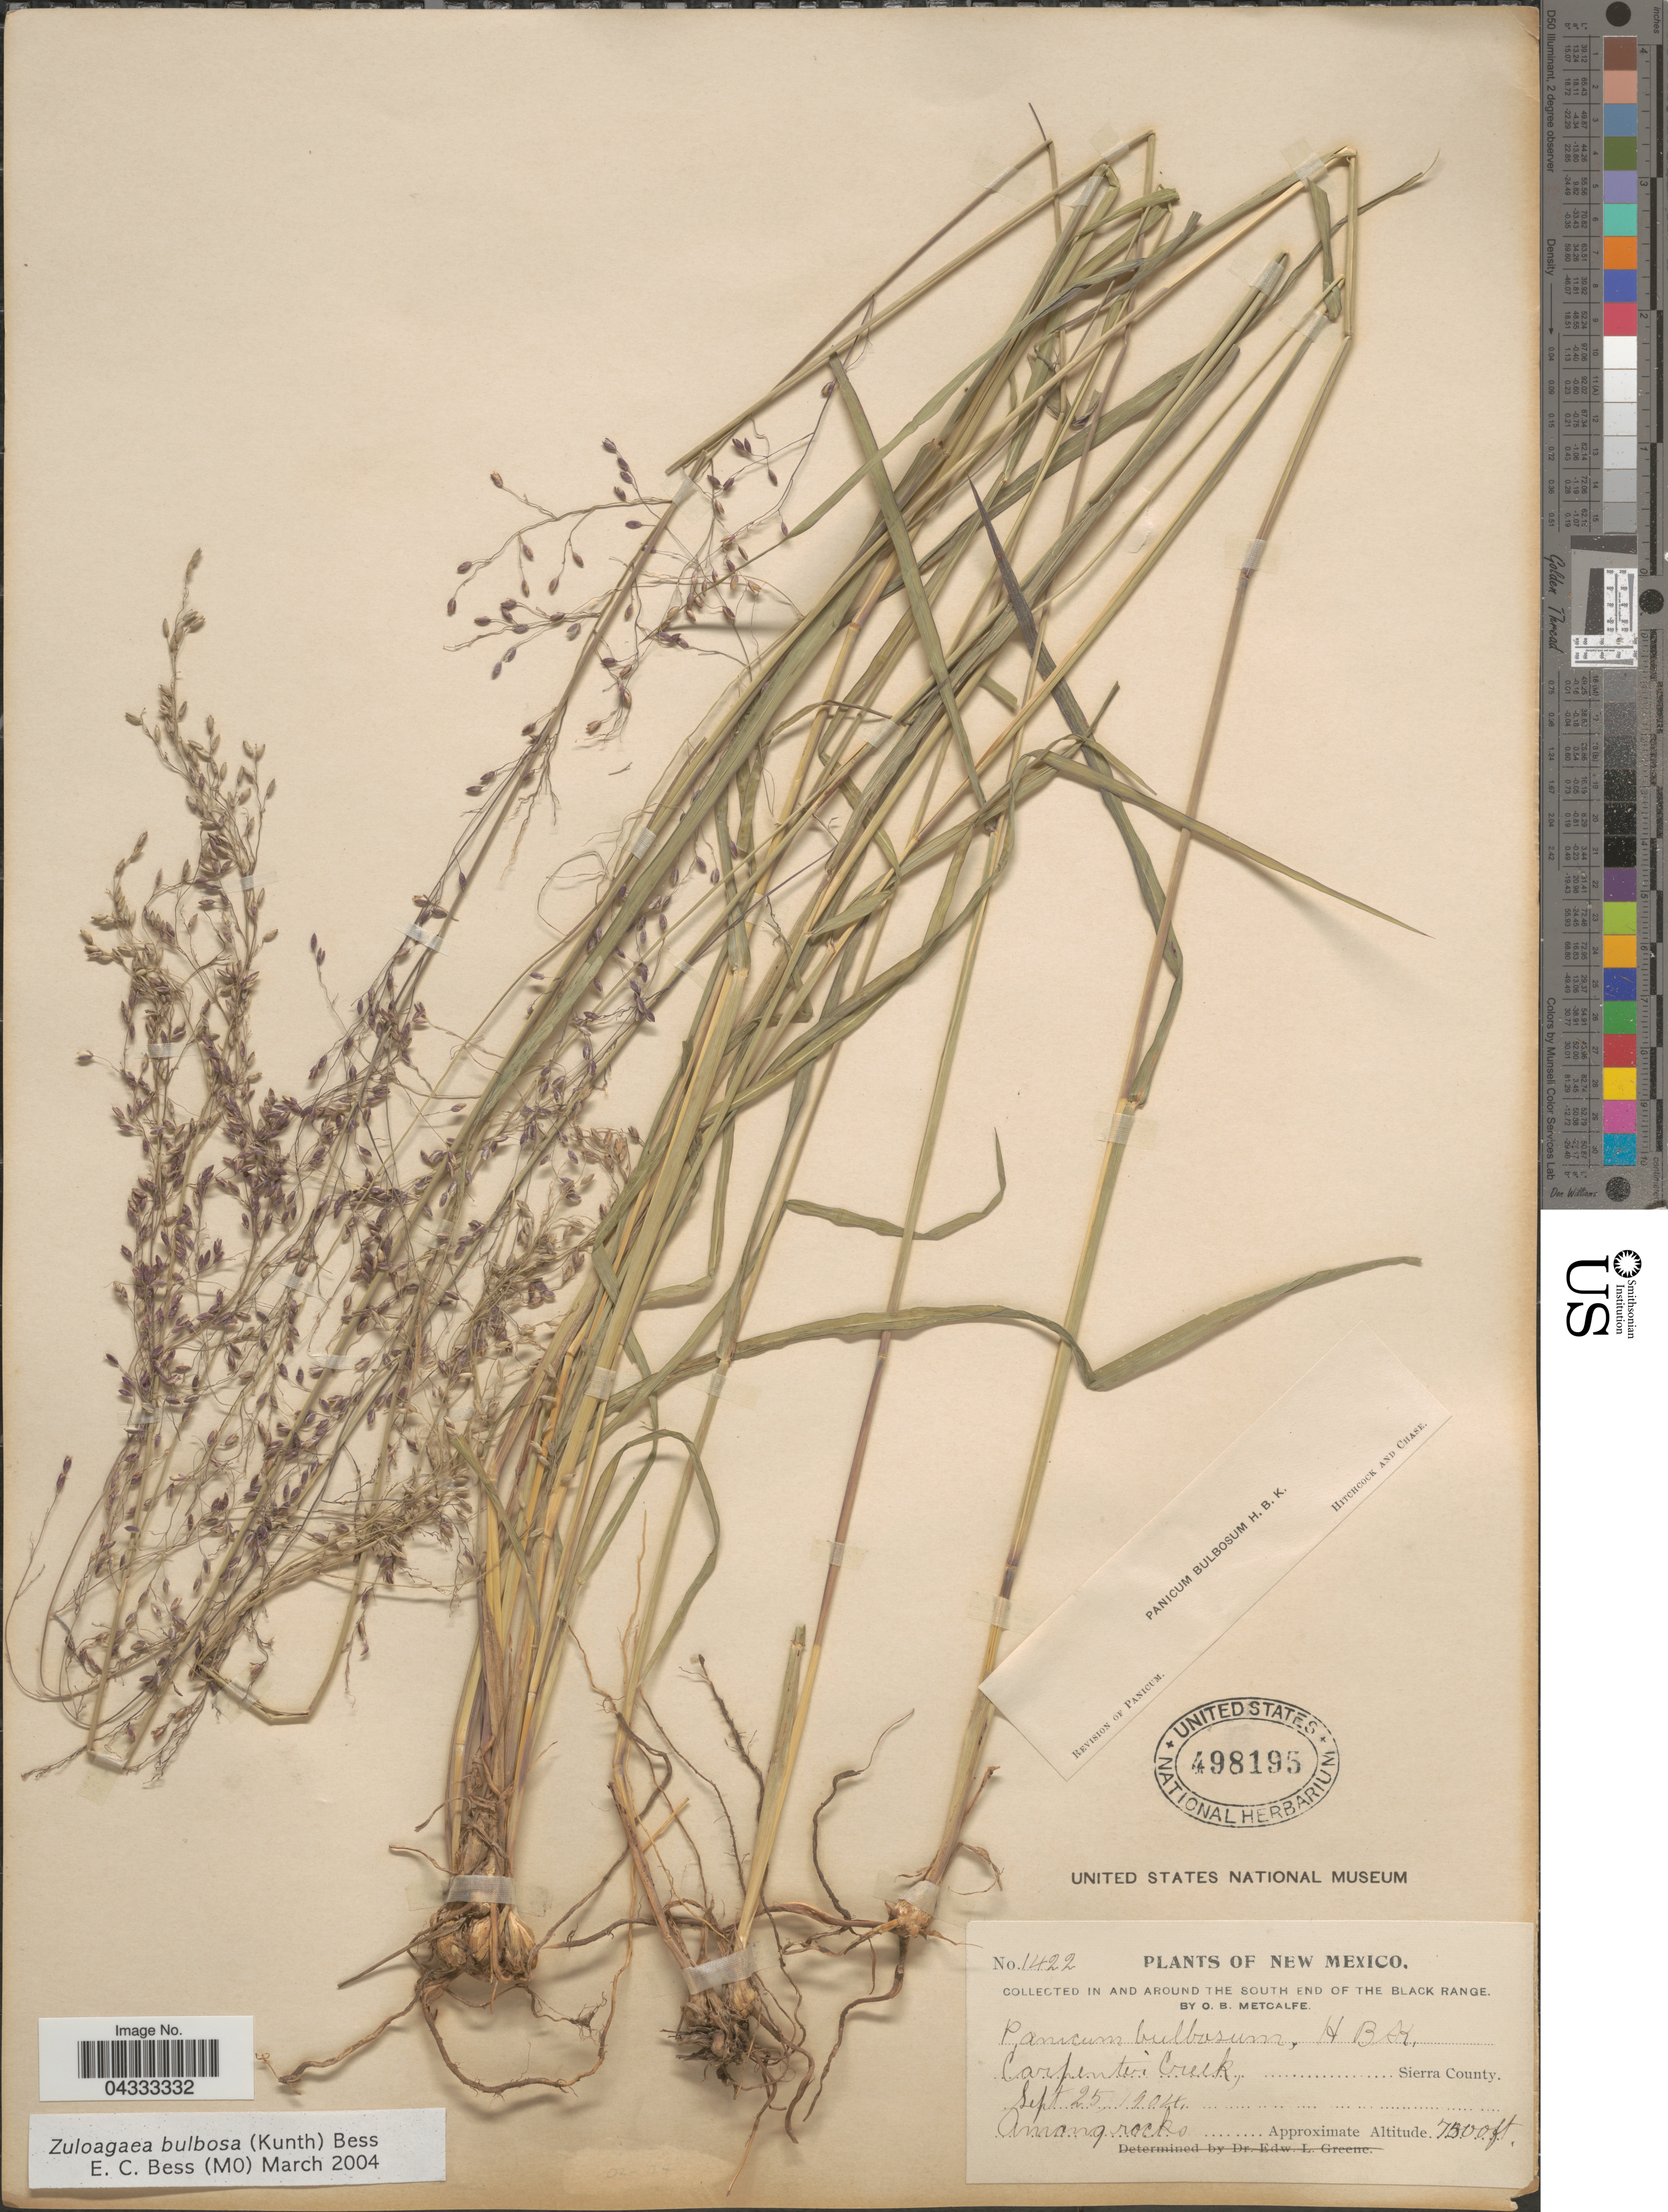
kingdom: Plantae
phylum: Tracheophyta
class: Liliopsida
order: Poales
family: Poaceae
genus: Zuloagaea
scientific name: Zuloagaea bulbosa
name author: (Kunth) E. Bess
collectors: O. B. Metcalfe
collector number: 1422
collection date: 1904-09-25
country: United States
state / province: New Mexico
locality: In and around the South end of The Black Range. Carpenter Creek, Sierra County. Among rocks.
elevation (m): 2286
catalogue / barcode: US 498195